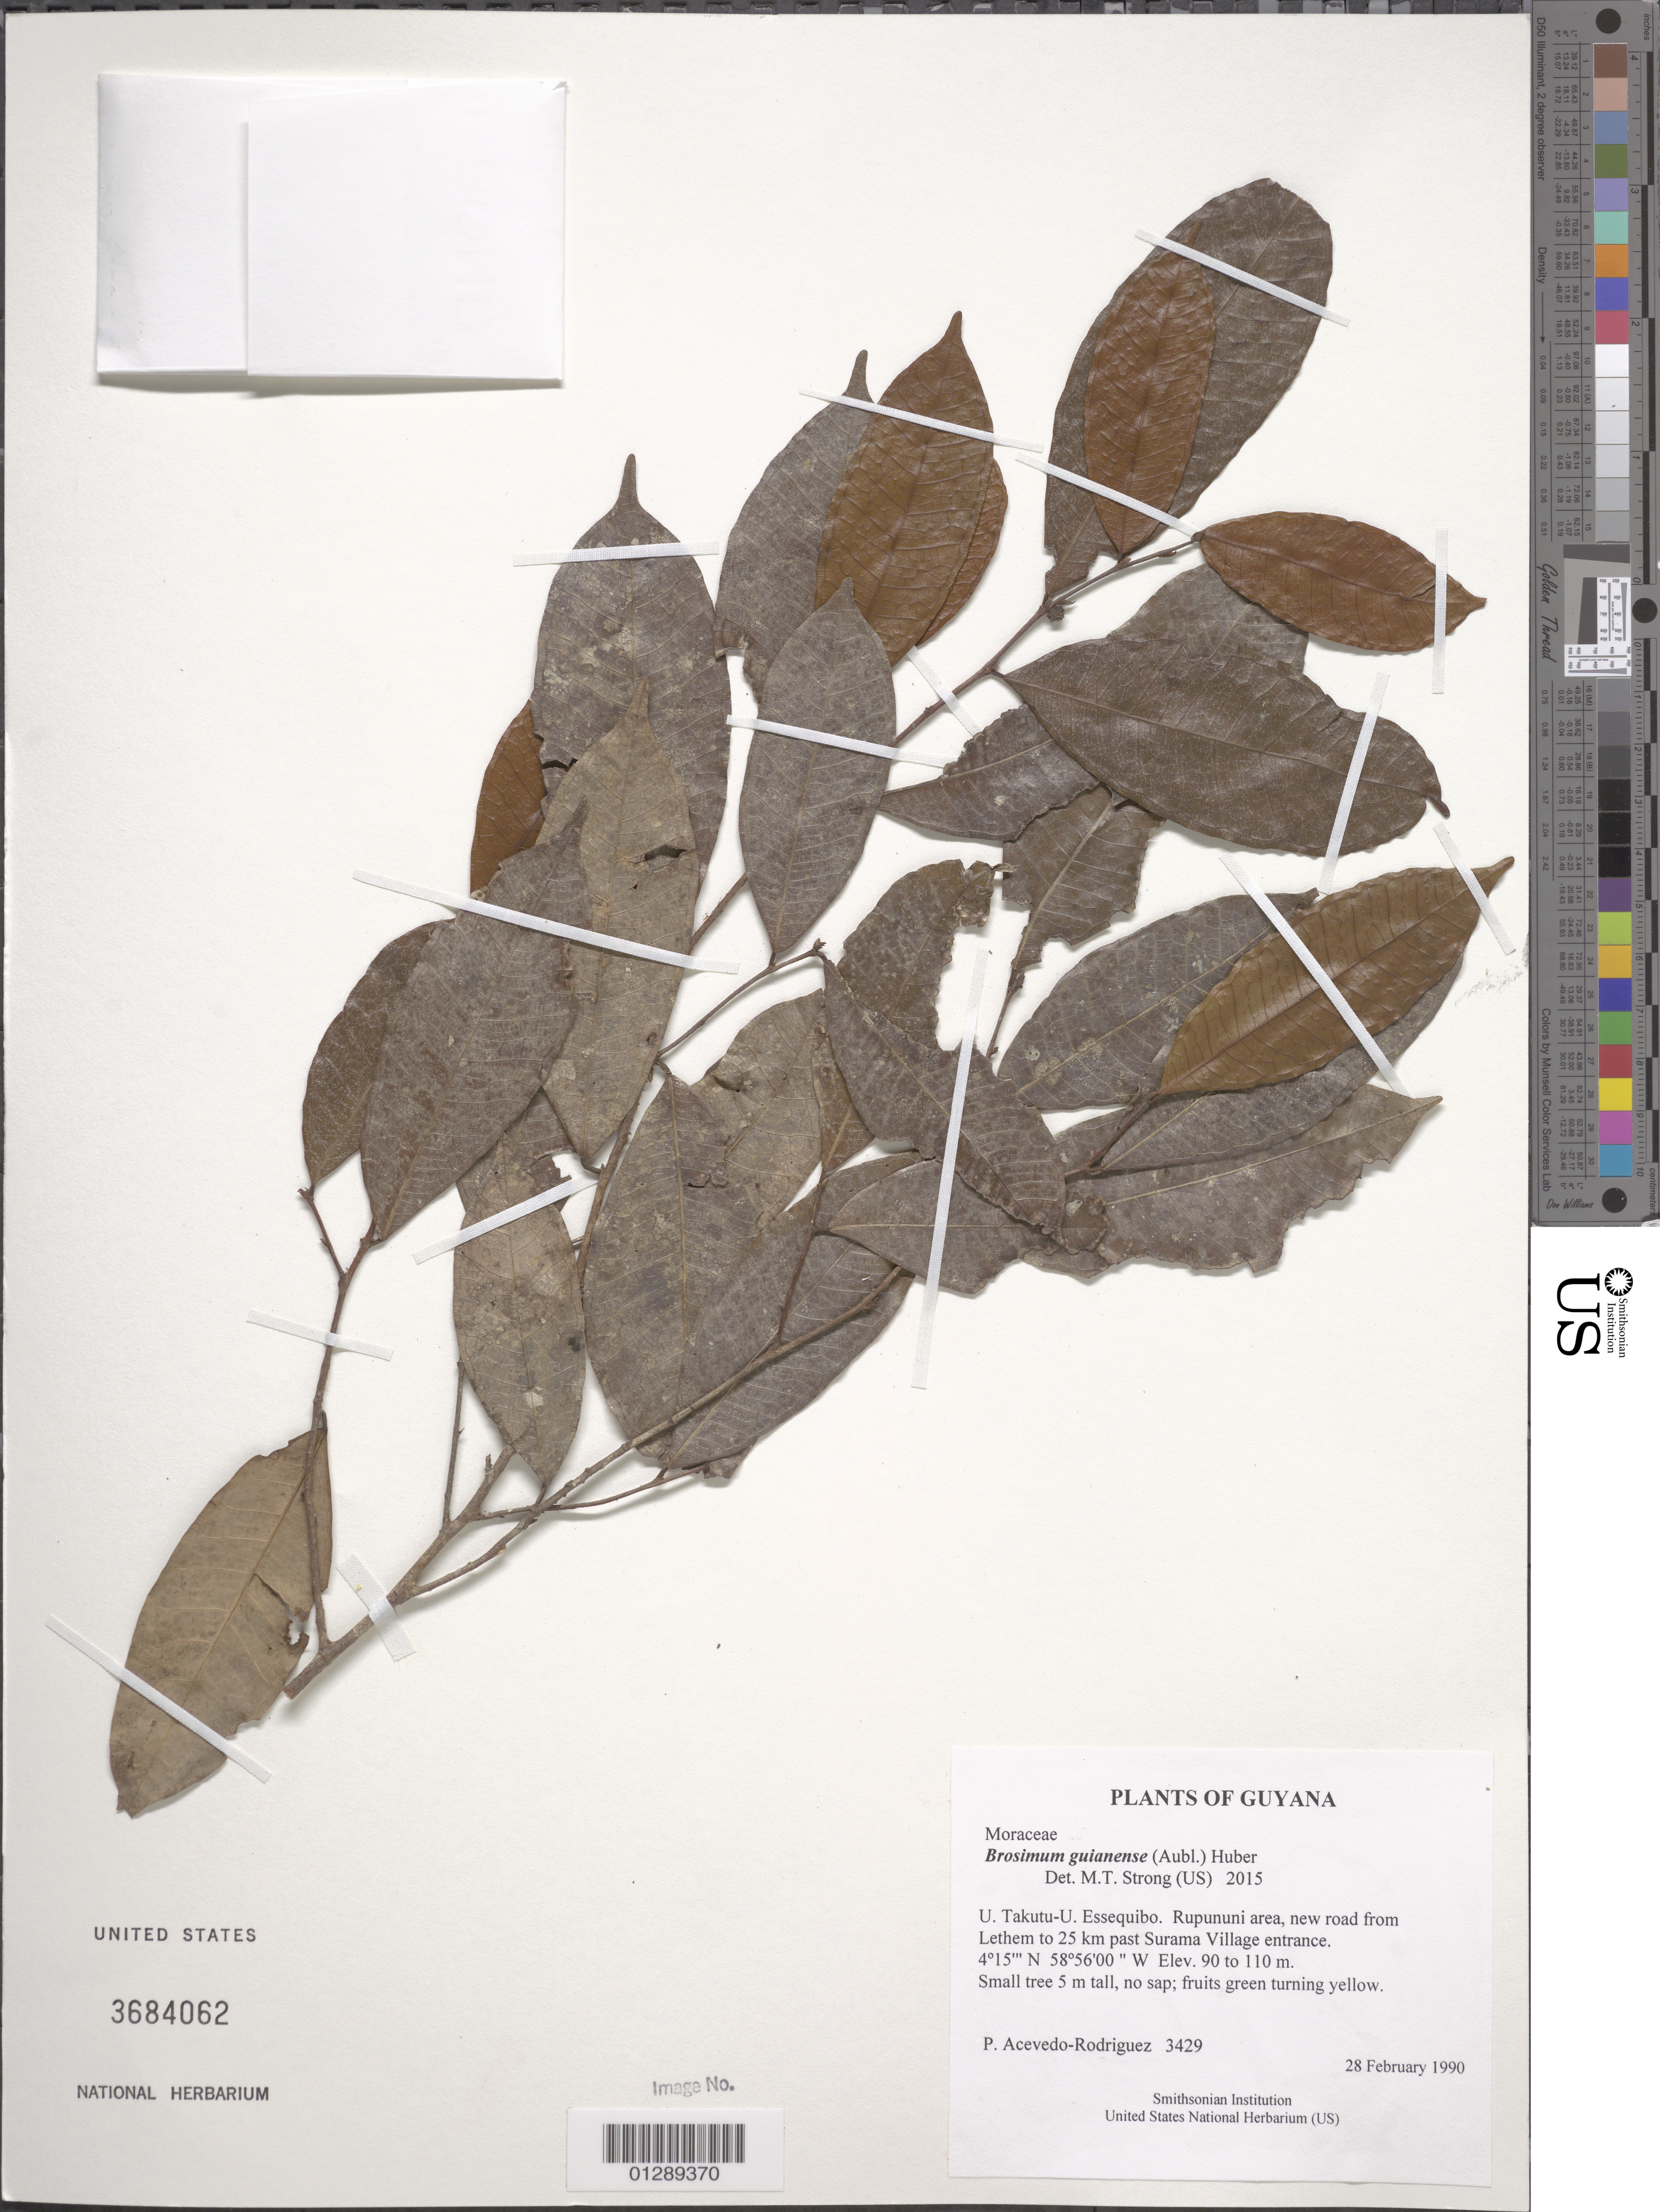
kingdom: Plantae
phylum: Tracheophyta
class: Magnoliopsida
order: Rosales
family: Moraceae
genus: Brosimum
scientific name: Brosimum guianense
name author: (Aubl.) Huber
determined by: Strong, M. T., (US), Smithsonian Institution - National Museum of Natural History (UNITED STATES)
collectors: P. Acevedo-Rodr.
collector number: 3429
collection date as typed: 28 February 1990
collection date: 1990-02-28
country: Guyana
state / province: U. Takutu-U. Essequibo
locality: Rupununi area, new road from Lethem to 25 km past Surama Village entrance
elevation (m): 90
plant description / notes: US, B, MO, K, CAY, P, L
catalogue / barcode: US 3684062